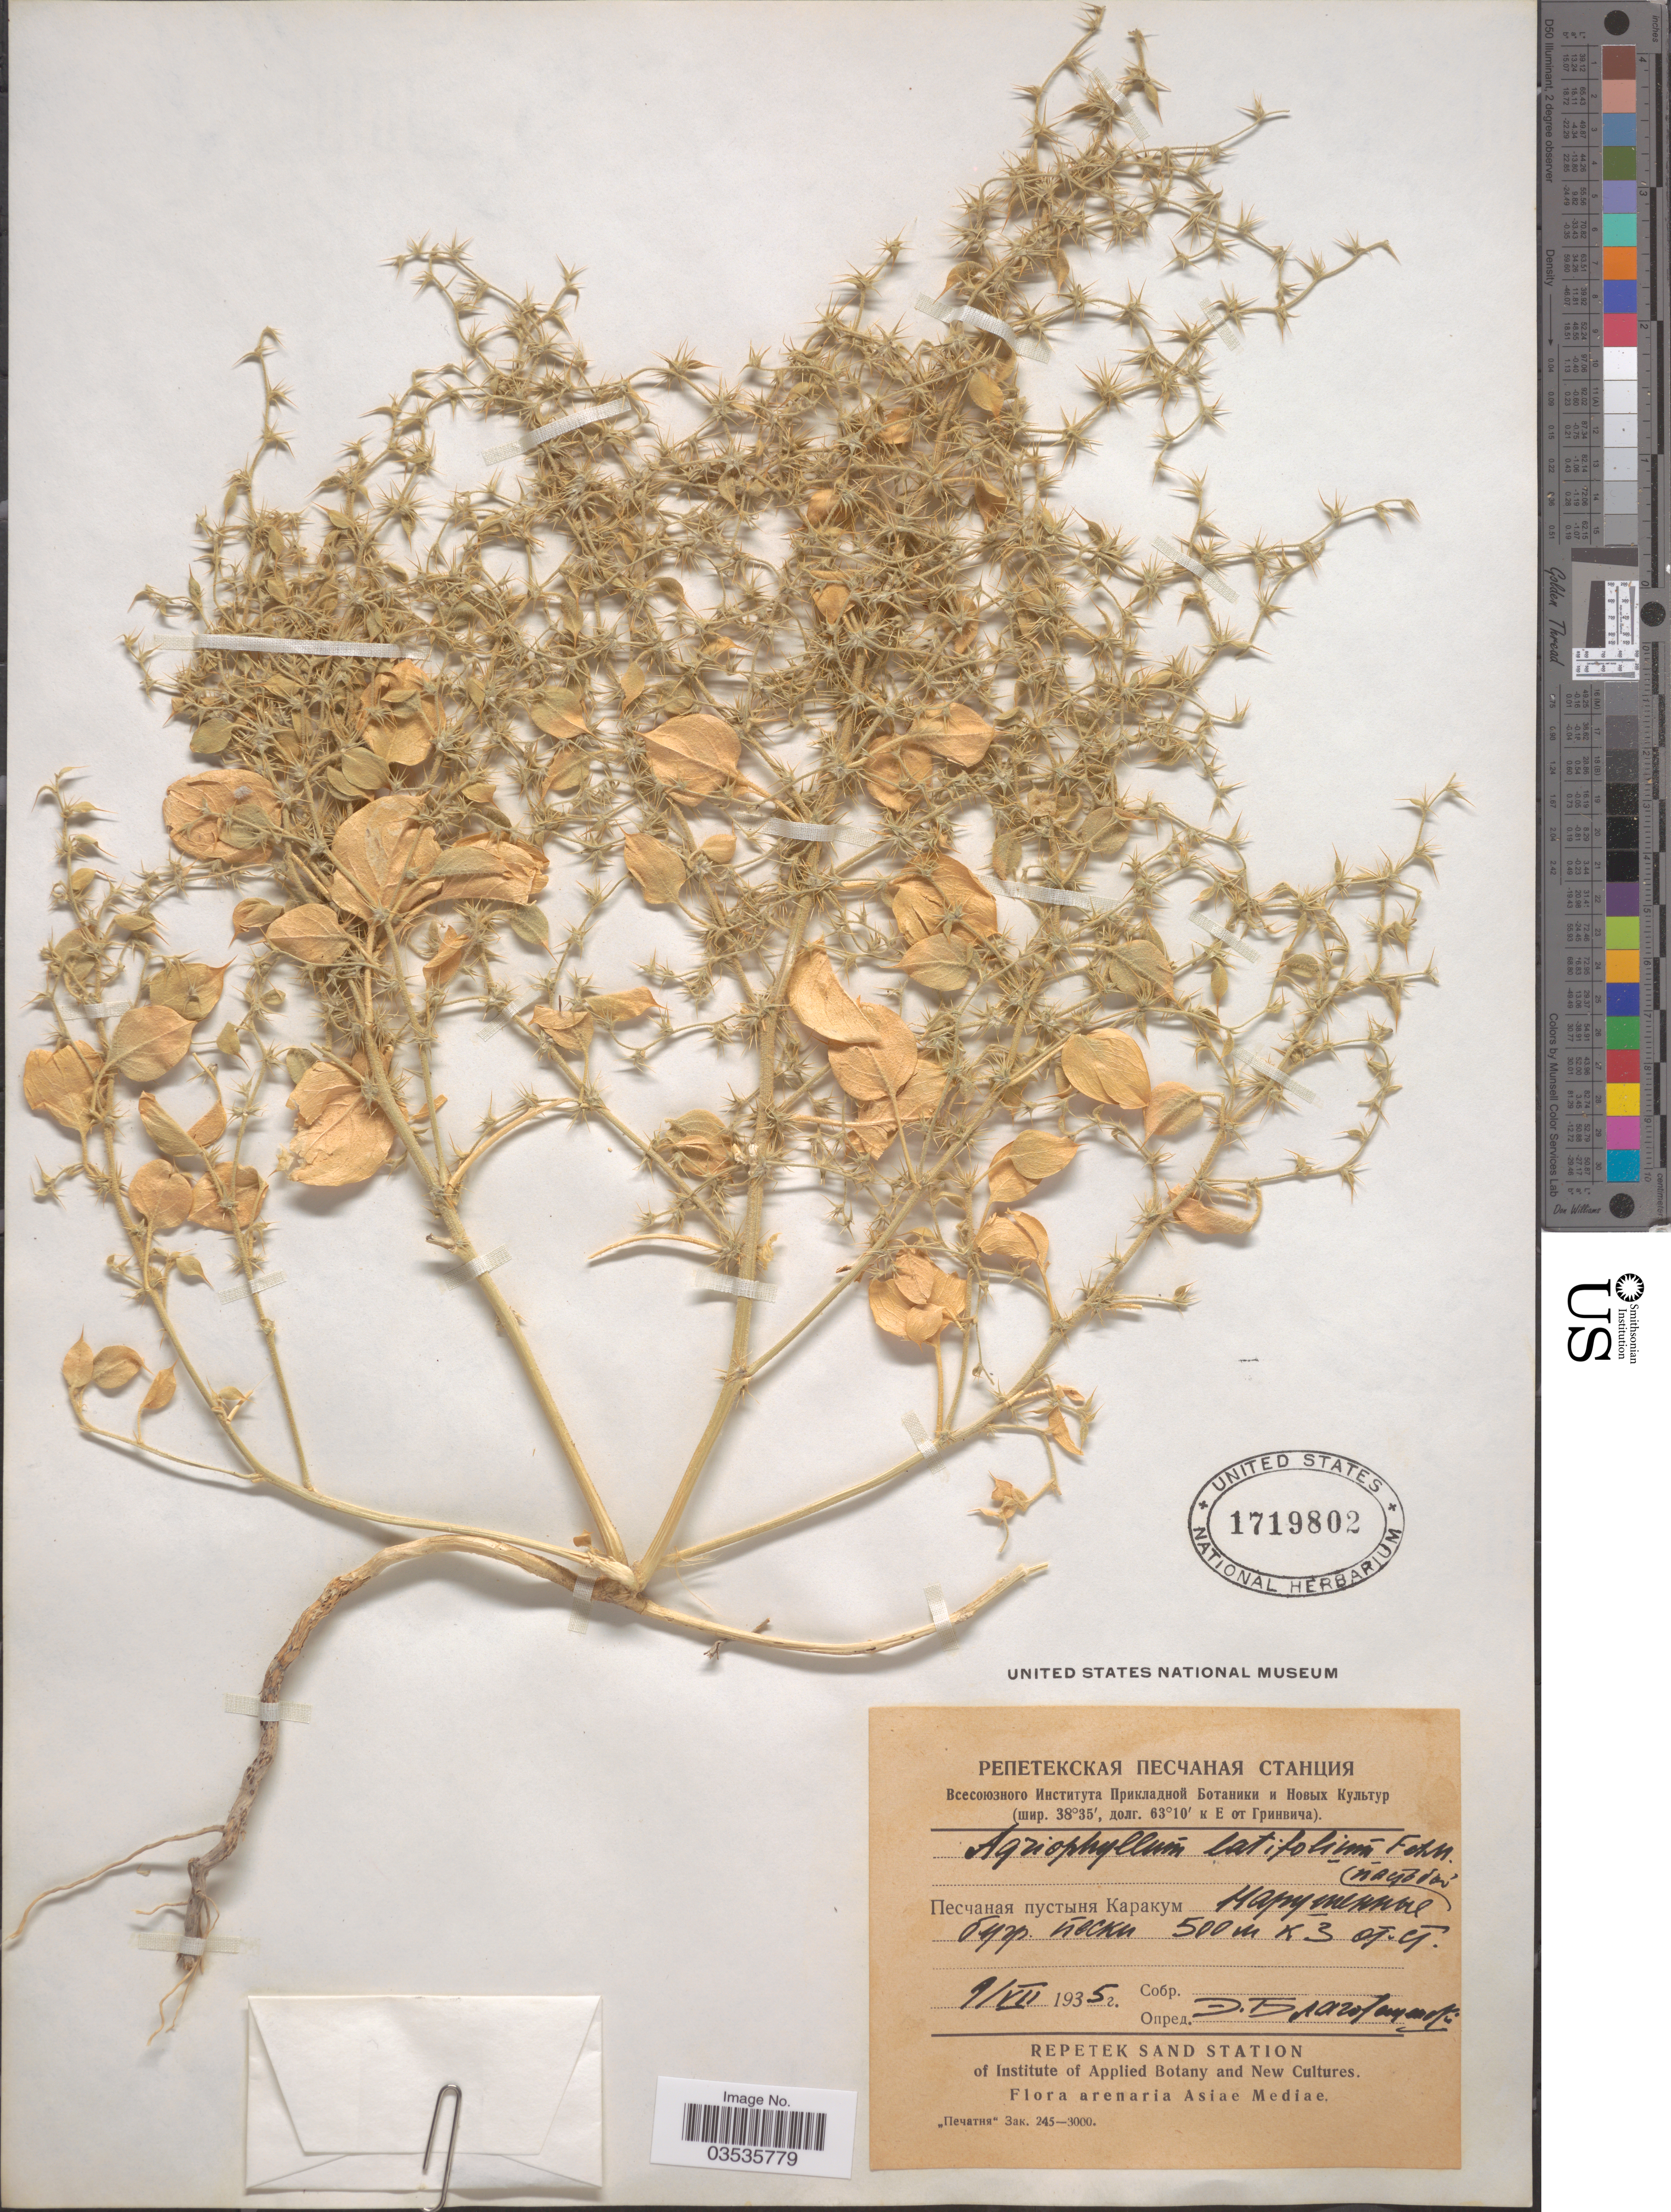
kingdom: Plantae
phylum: Tracheophyta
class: Magnoliopsida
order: Caryophyllales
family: Amaranthaceae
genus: Agriophyllum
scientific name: Agriophyllum latifolium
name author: Fisch. & C.A. Mey.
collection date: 1935-07-09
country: Turkmenistan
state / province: Lebap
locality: Karakum Desert, 500 meters W of Repetek Station.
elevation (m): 500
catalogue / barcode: US 1719802